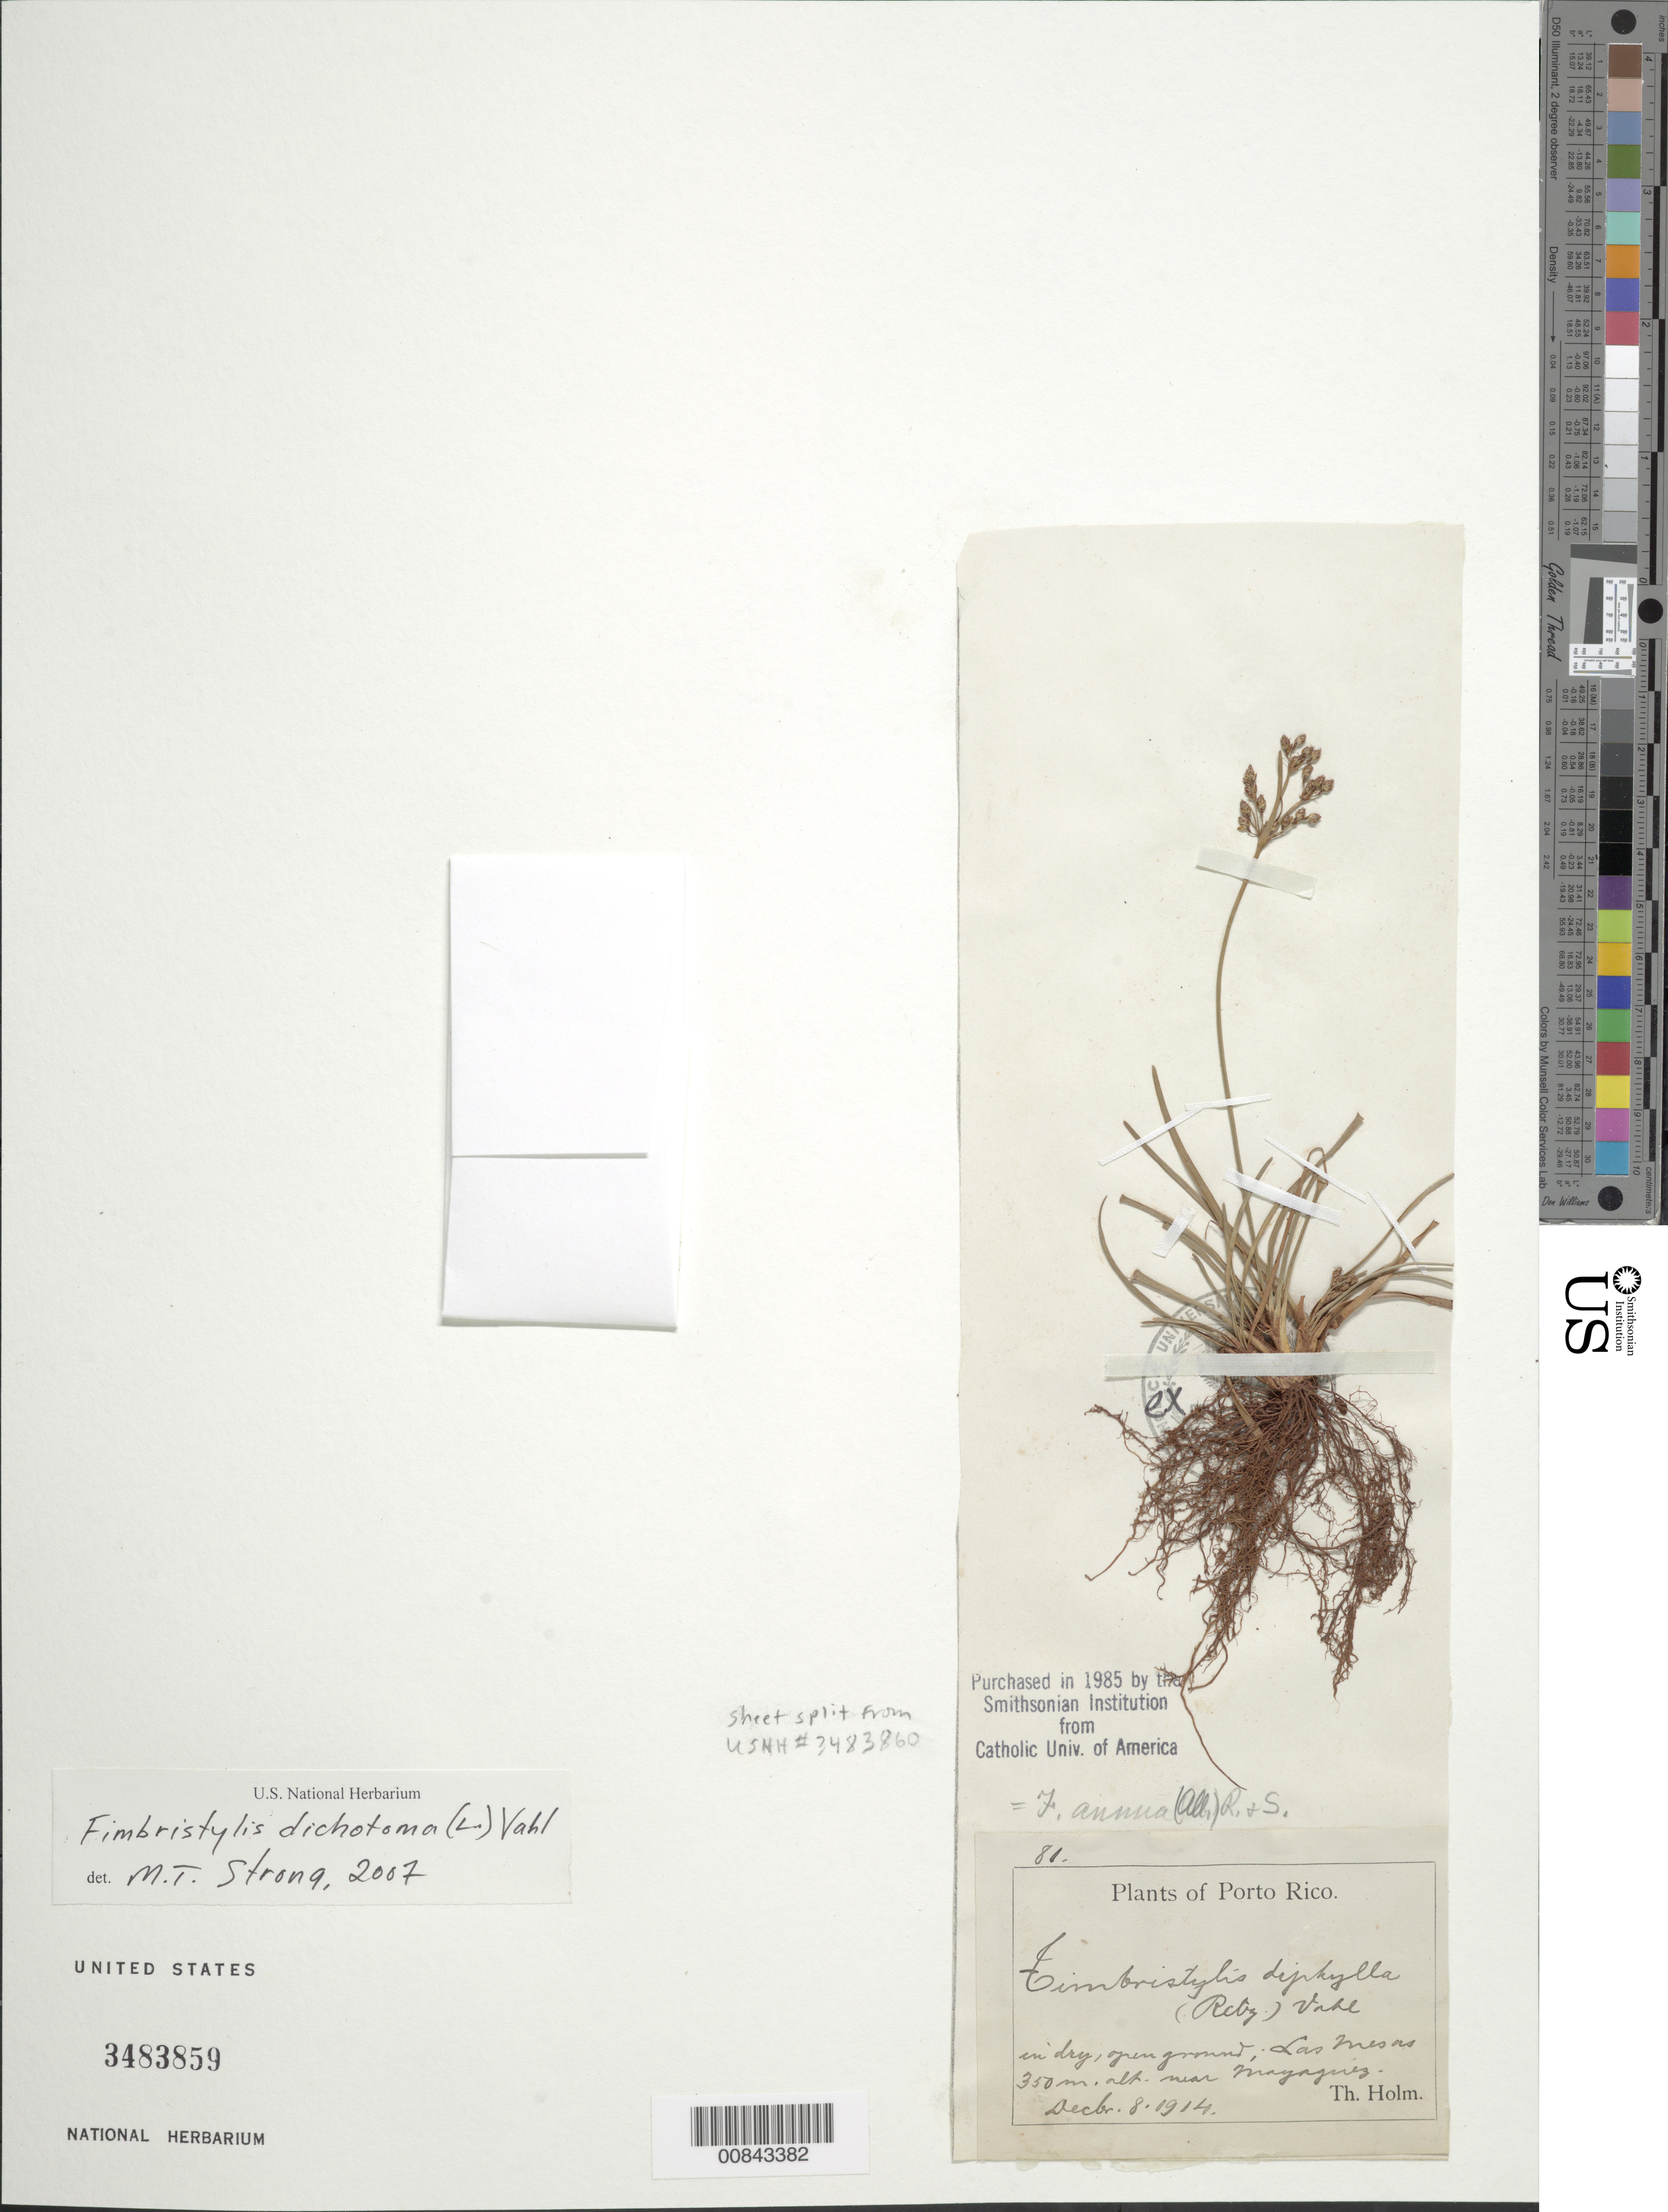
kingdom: Plantae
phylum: Tracheophyta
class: Liliopsida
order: Poales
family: Cyperaceae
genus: Fimbristylis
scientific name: Fimbristylis dichotoma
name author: (L.) Vahl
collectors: T. Holm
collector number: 81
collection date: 1914-12-08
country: Puerto Rico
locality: Porto Rico, in dry, open ground, Las Mesas, near Mayaguez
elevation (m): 350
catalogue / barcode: US 3483859